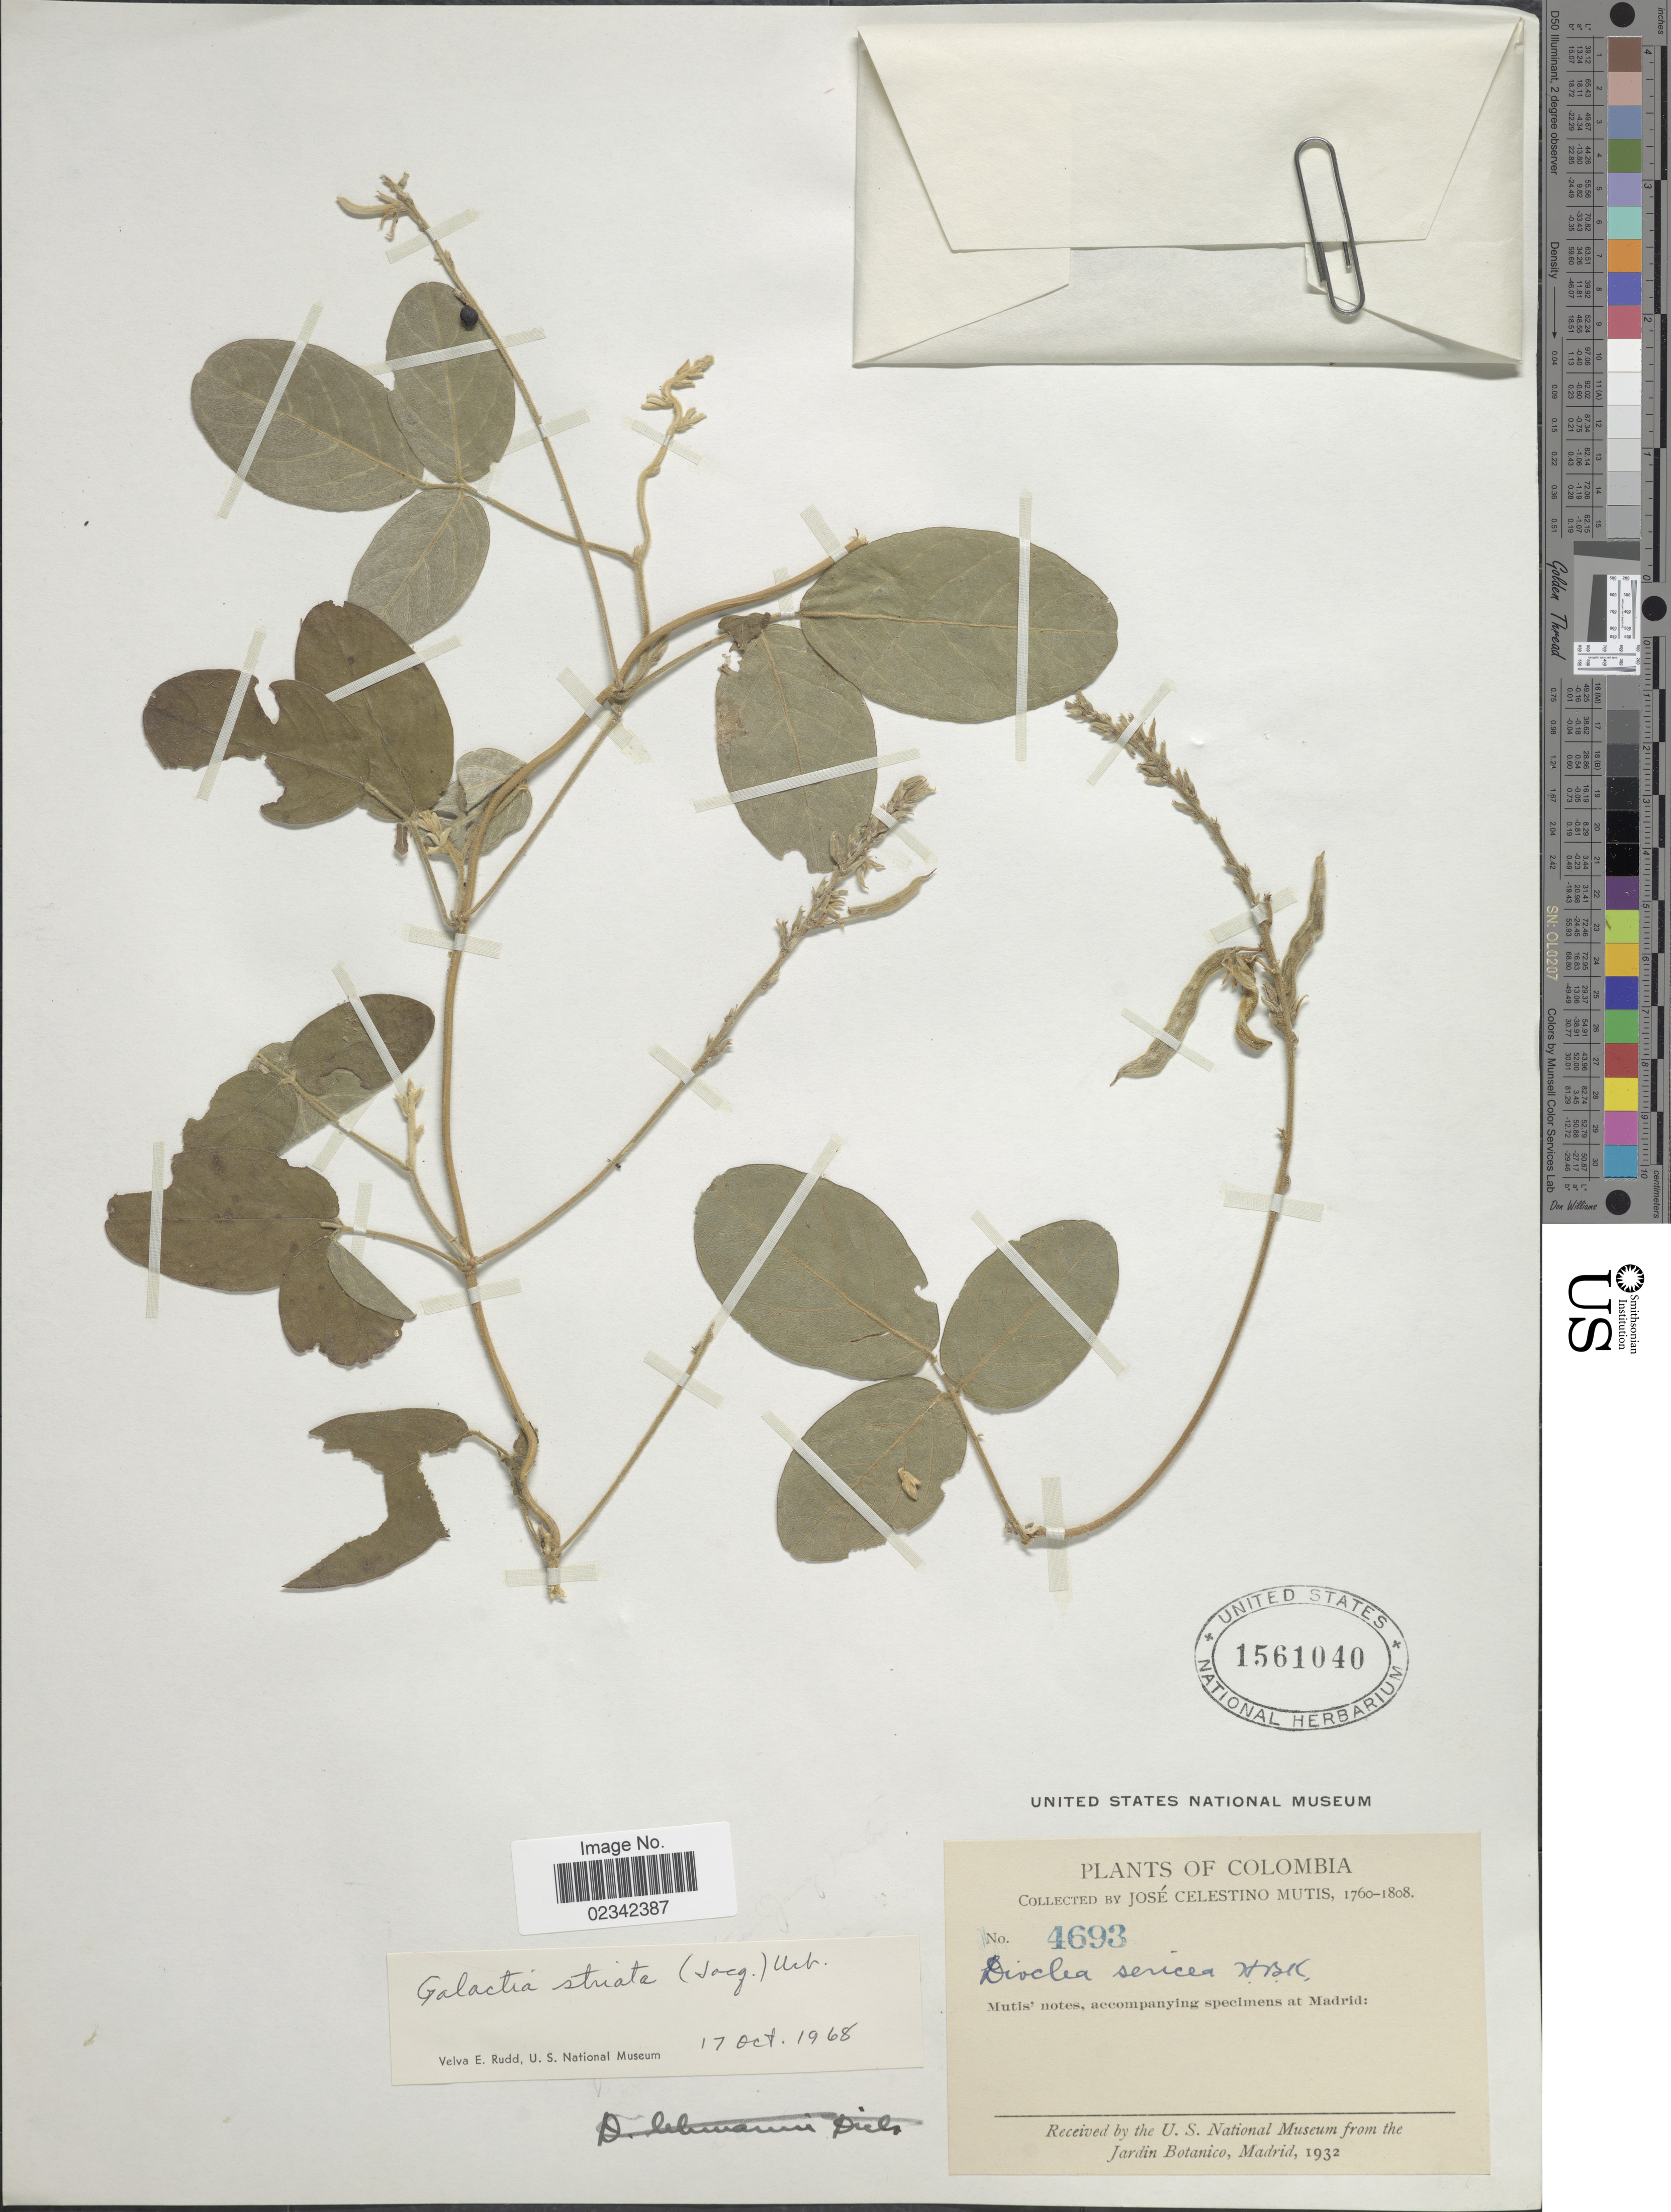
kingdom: Plantae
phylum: Tracheophyta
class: Magnoliopsida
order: Fabales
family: Fabaceae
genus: Galactia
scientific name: Galactia striata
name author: (Jacq.) Urb.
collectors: J. C. B. Mutis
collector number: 4693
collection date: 1760/1808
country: Colombia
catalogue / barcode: US 1561040